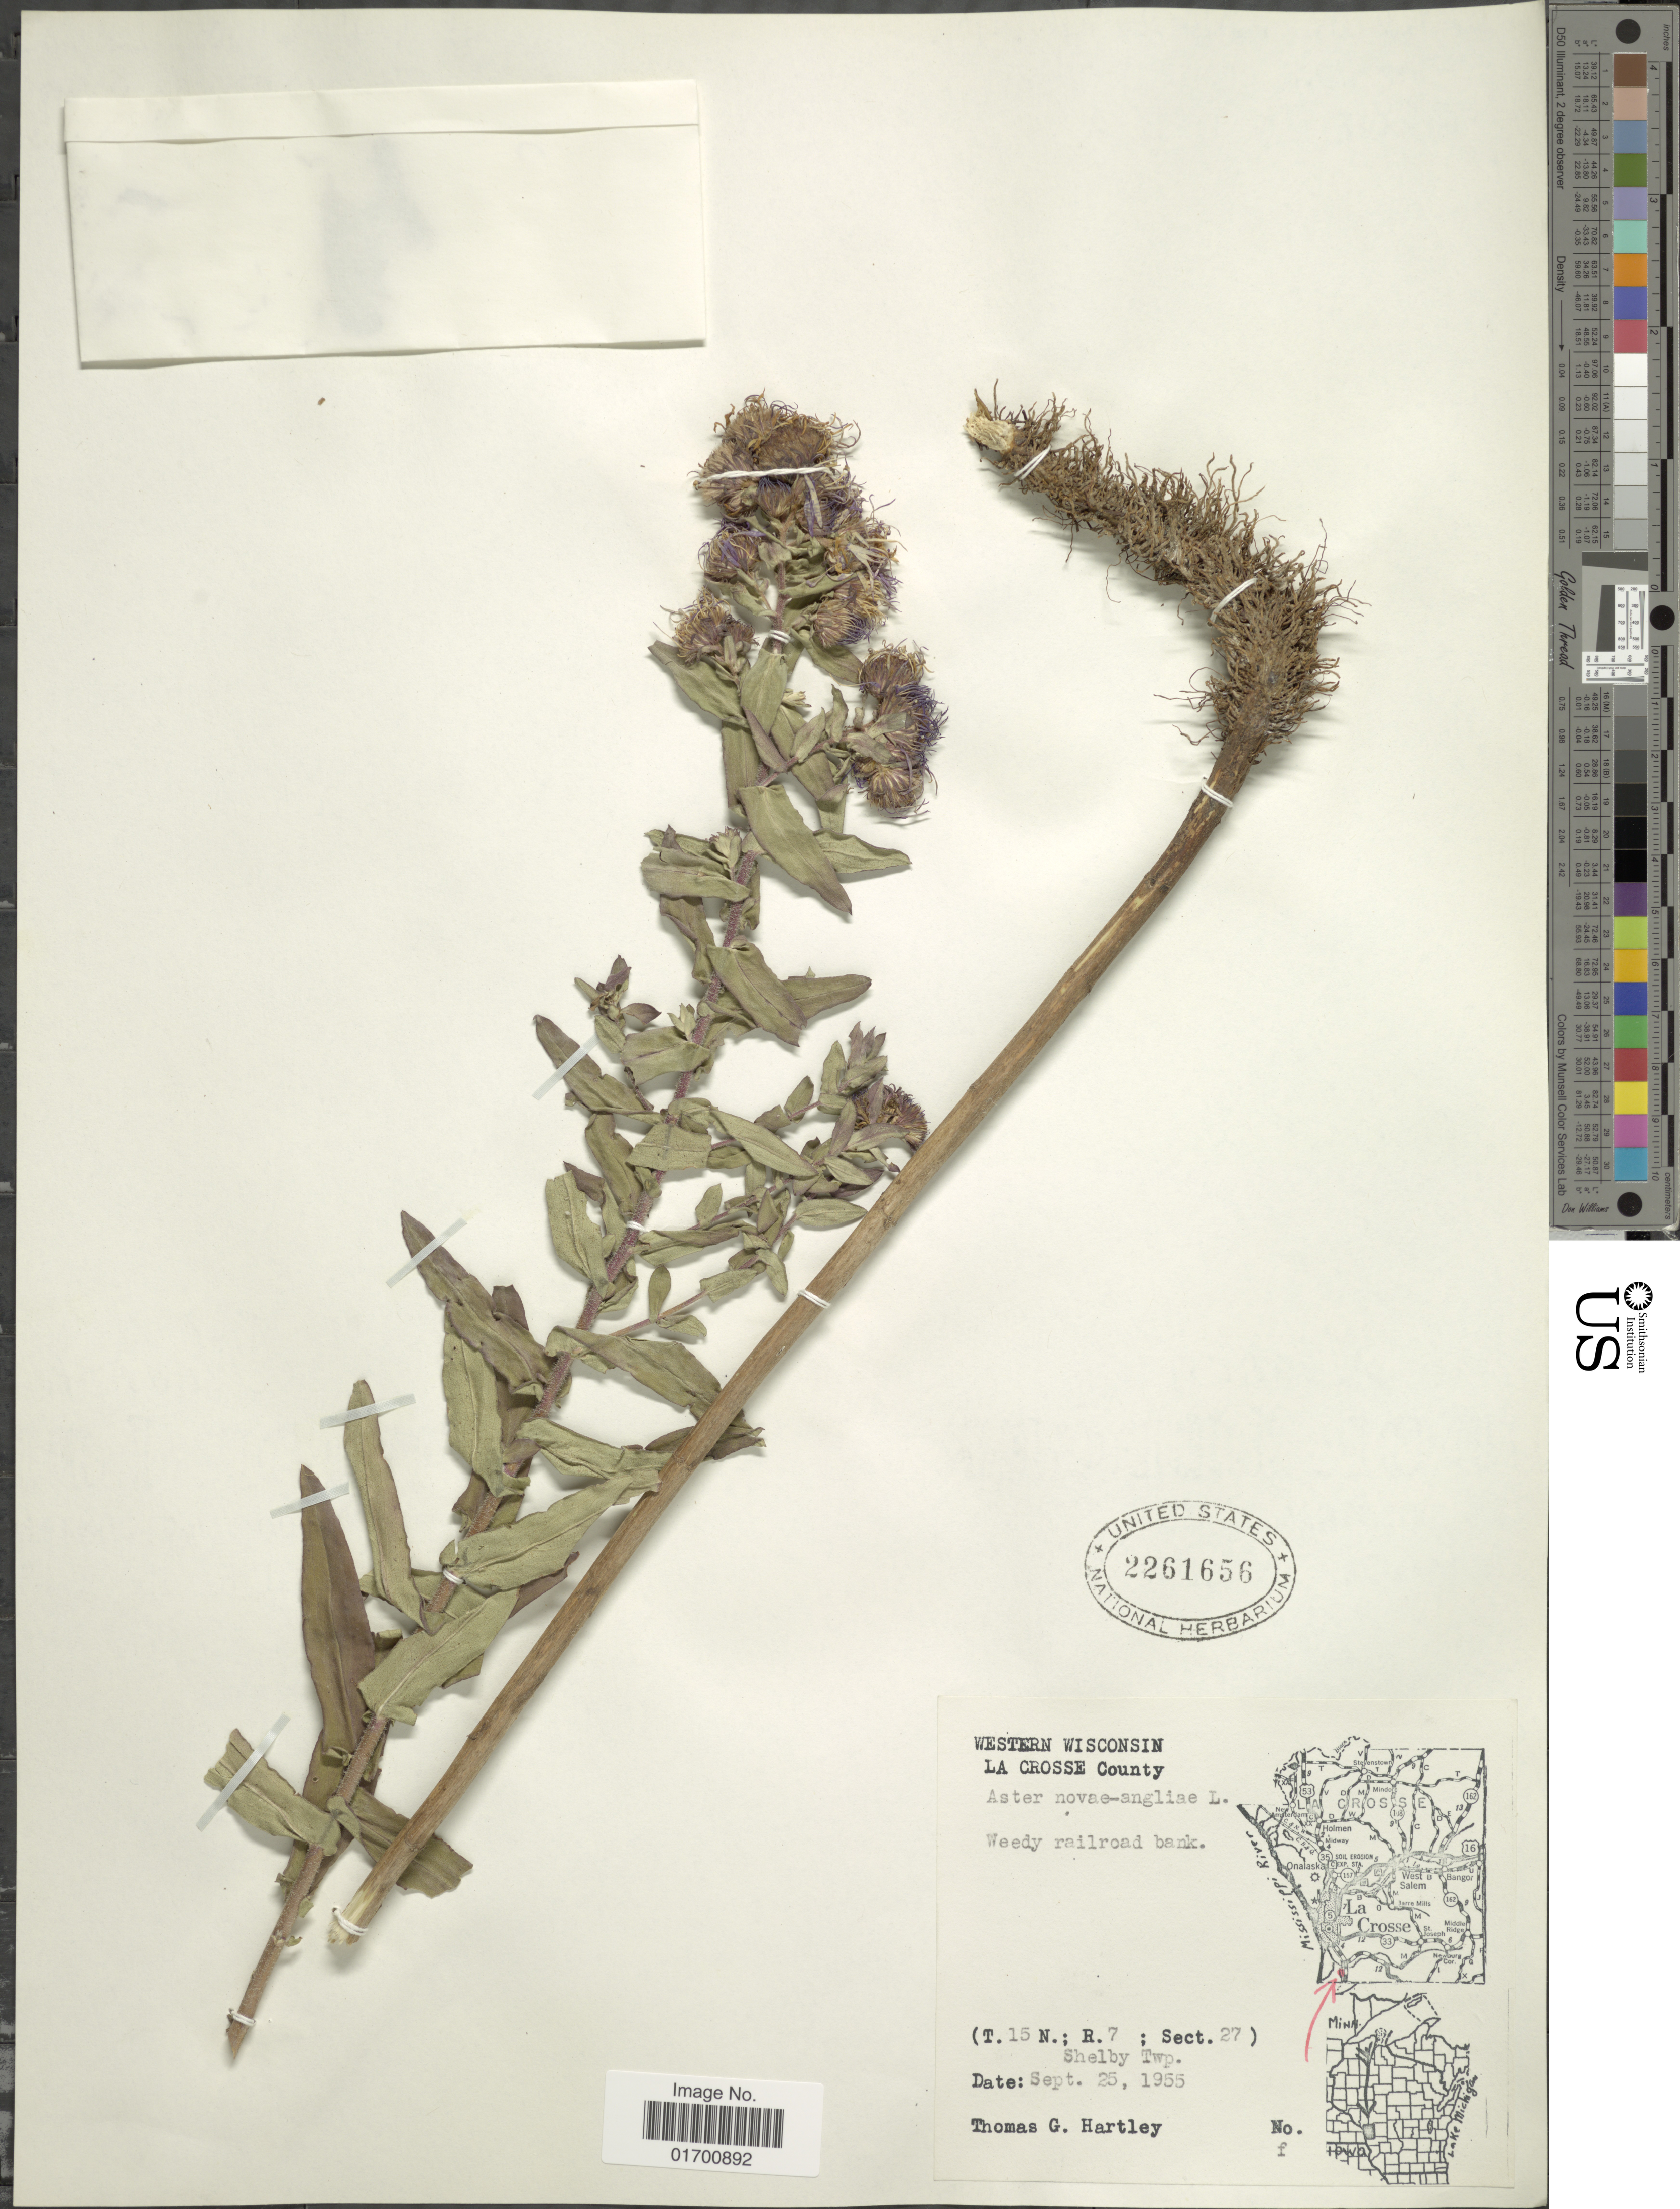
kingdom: Plantae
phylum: Tracheophyta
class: Magnoliopsida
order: Asterales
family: Asteraceae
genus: Symphyotrichum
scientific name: Symphyotrichum novae-angliae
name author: (L.) G.L. Nesom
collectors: T. G. Hartley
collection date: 1955-09-25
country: United States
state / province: Wisconsin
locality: Western Wisconsin, La Crosse County, Shelby Twp. (T. 15 N.: R. 7, Sect. 27)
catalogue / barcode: US 2261656